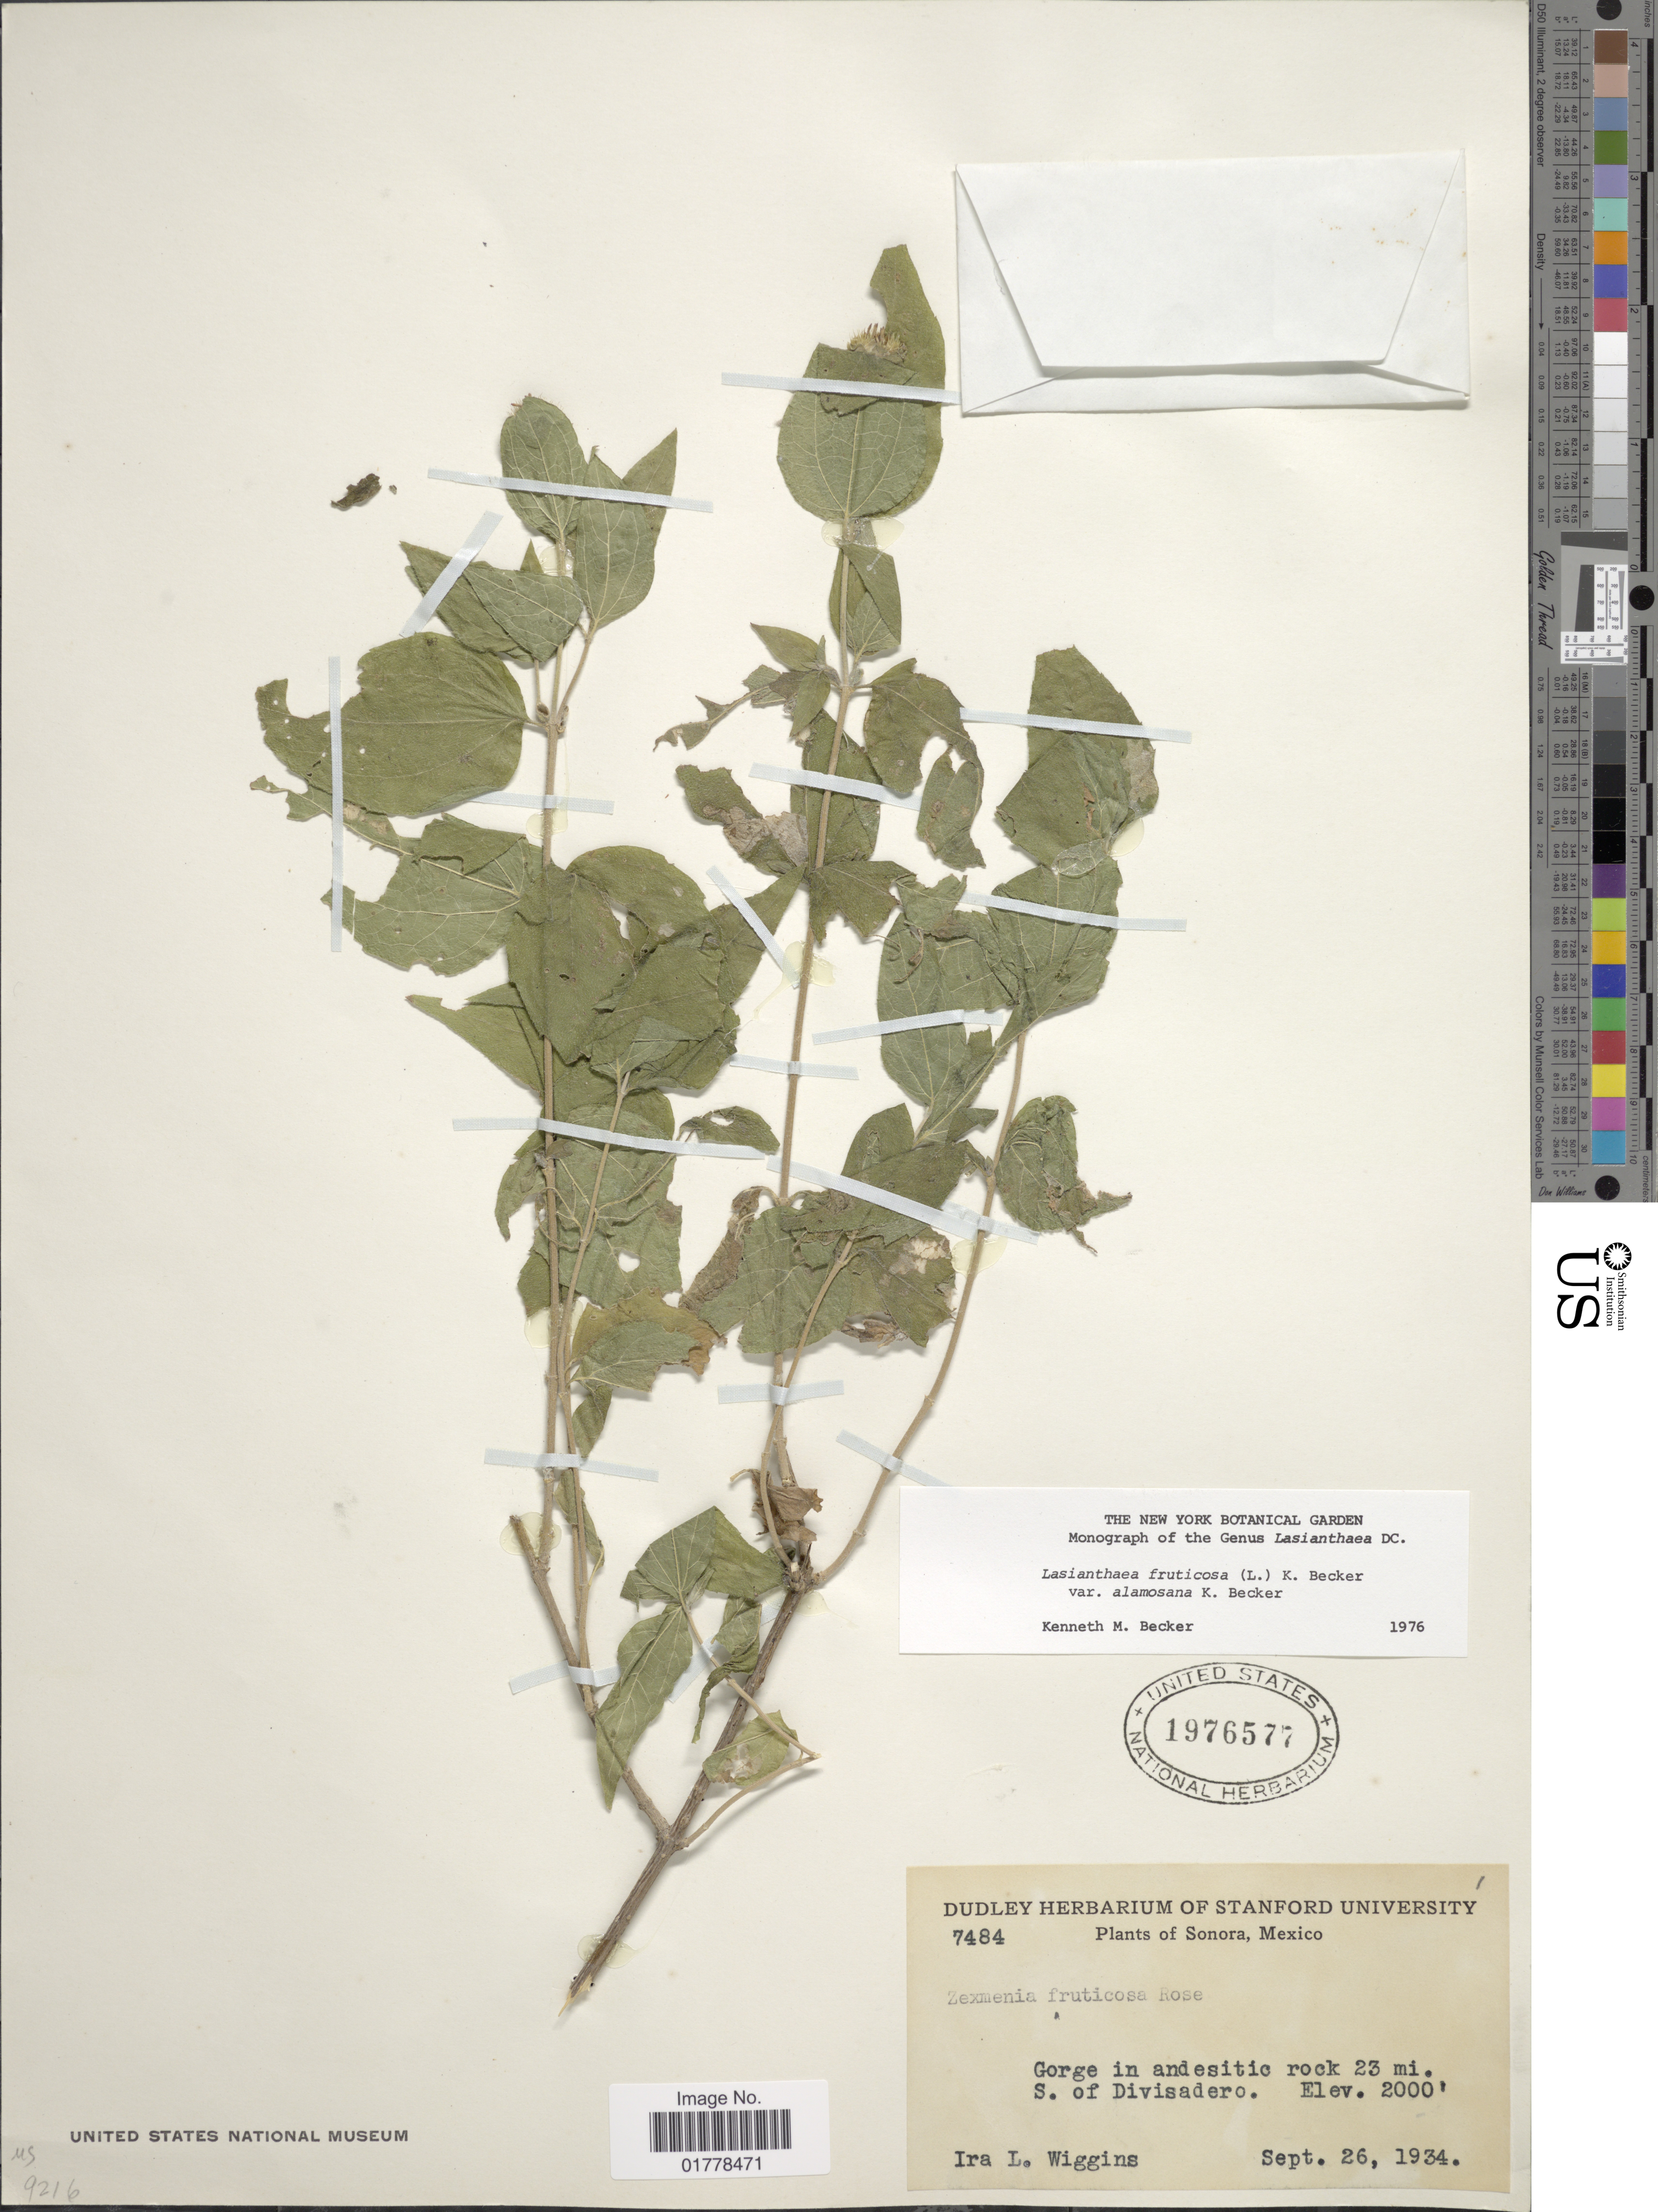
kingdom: Plantae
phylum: Tracheophyta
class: Magnoliopsida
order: Asterales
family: Asteraceae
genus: Lasianthaea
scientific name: Lasianthaea fruticosa var. alamosana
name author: K.M. Becker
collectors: I. L. Wiggins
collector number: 7484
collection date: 1934-09-26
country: Mexico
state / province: Sonora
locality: Sonora, Mexico. Gorge in andesitic rock 23 mi. S. of Divisadero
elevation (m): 610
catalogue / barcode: US 1976577